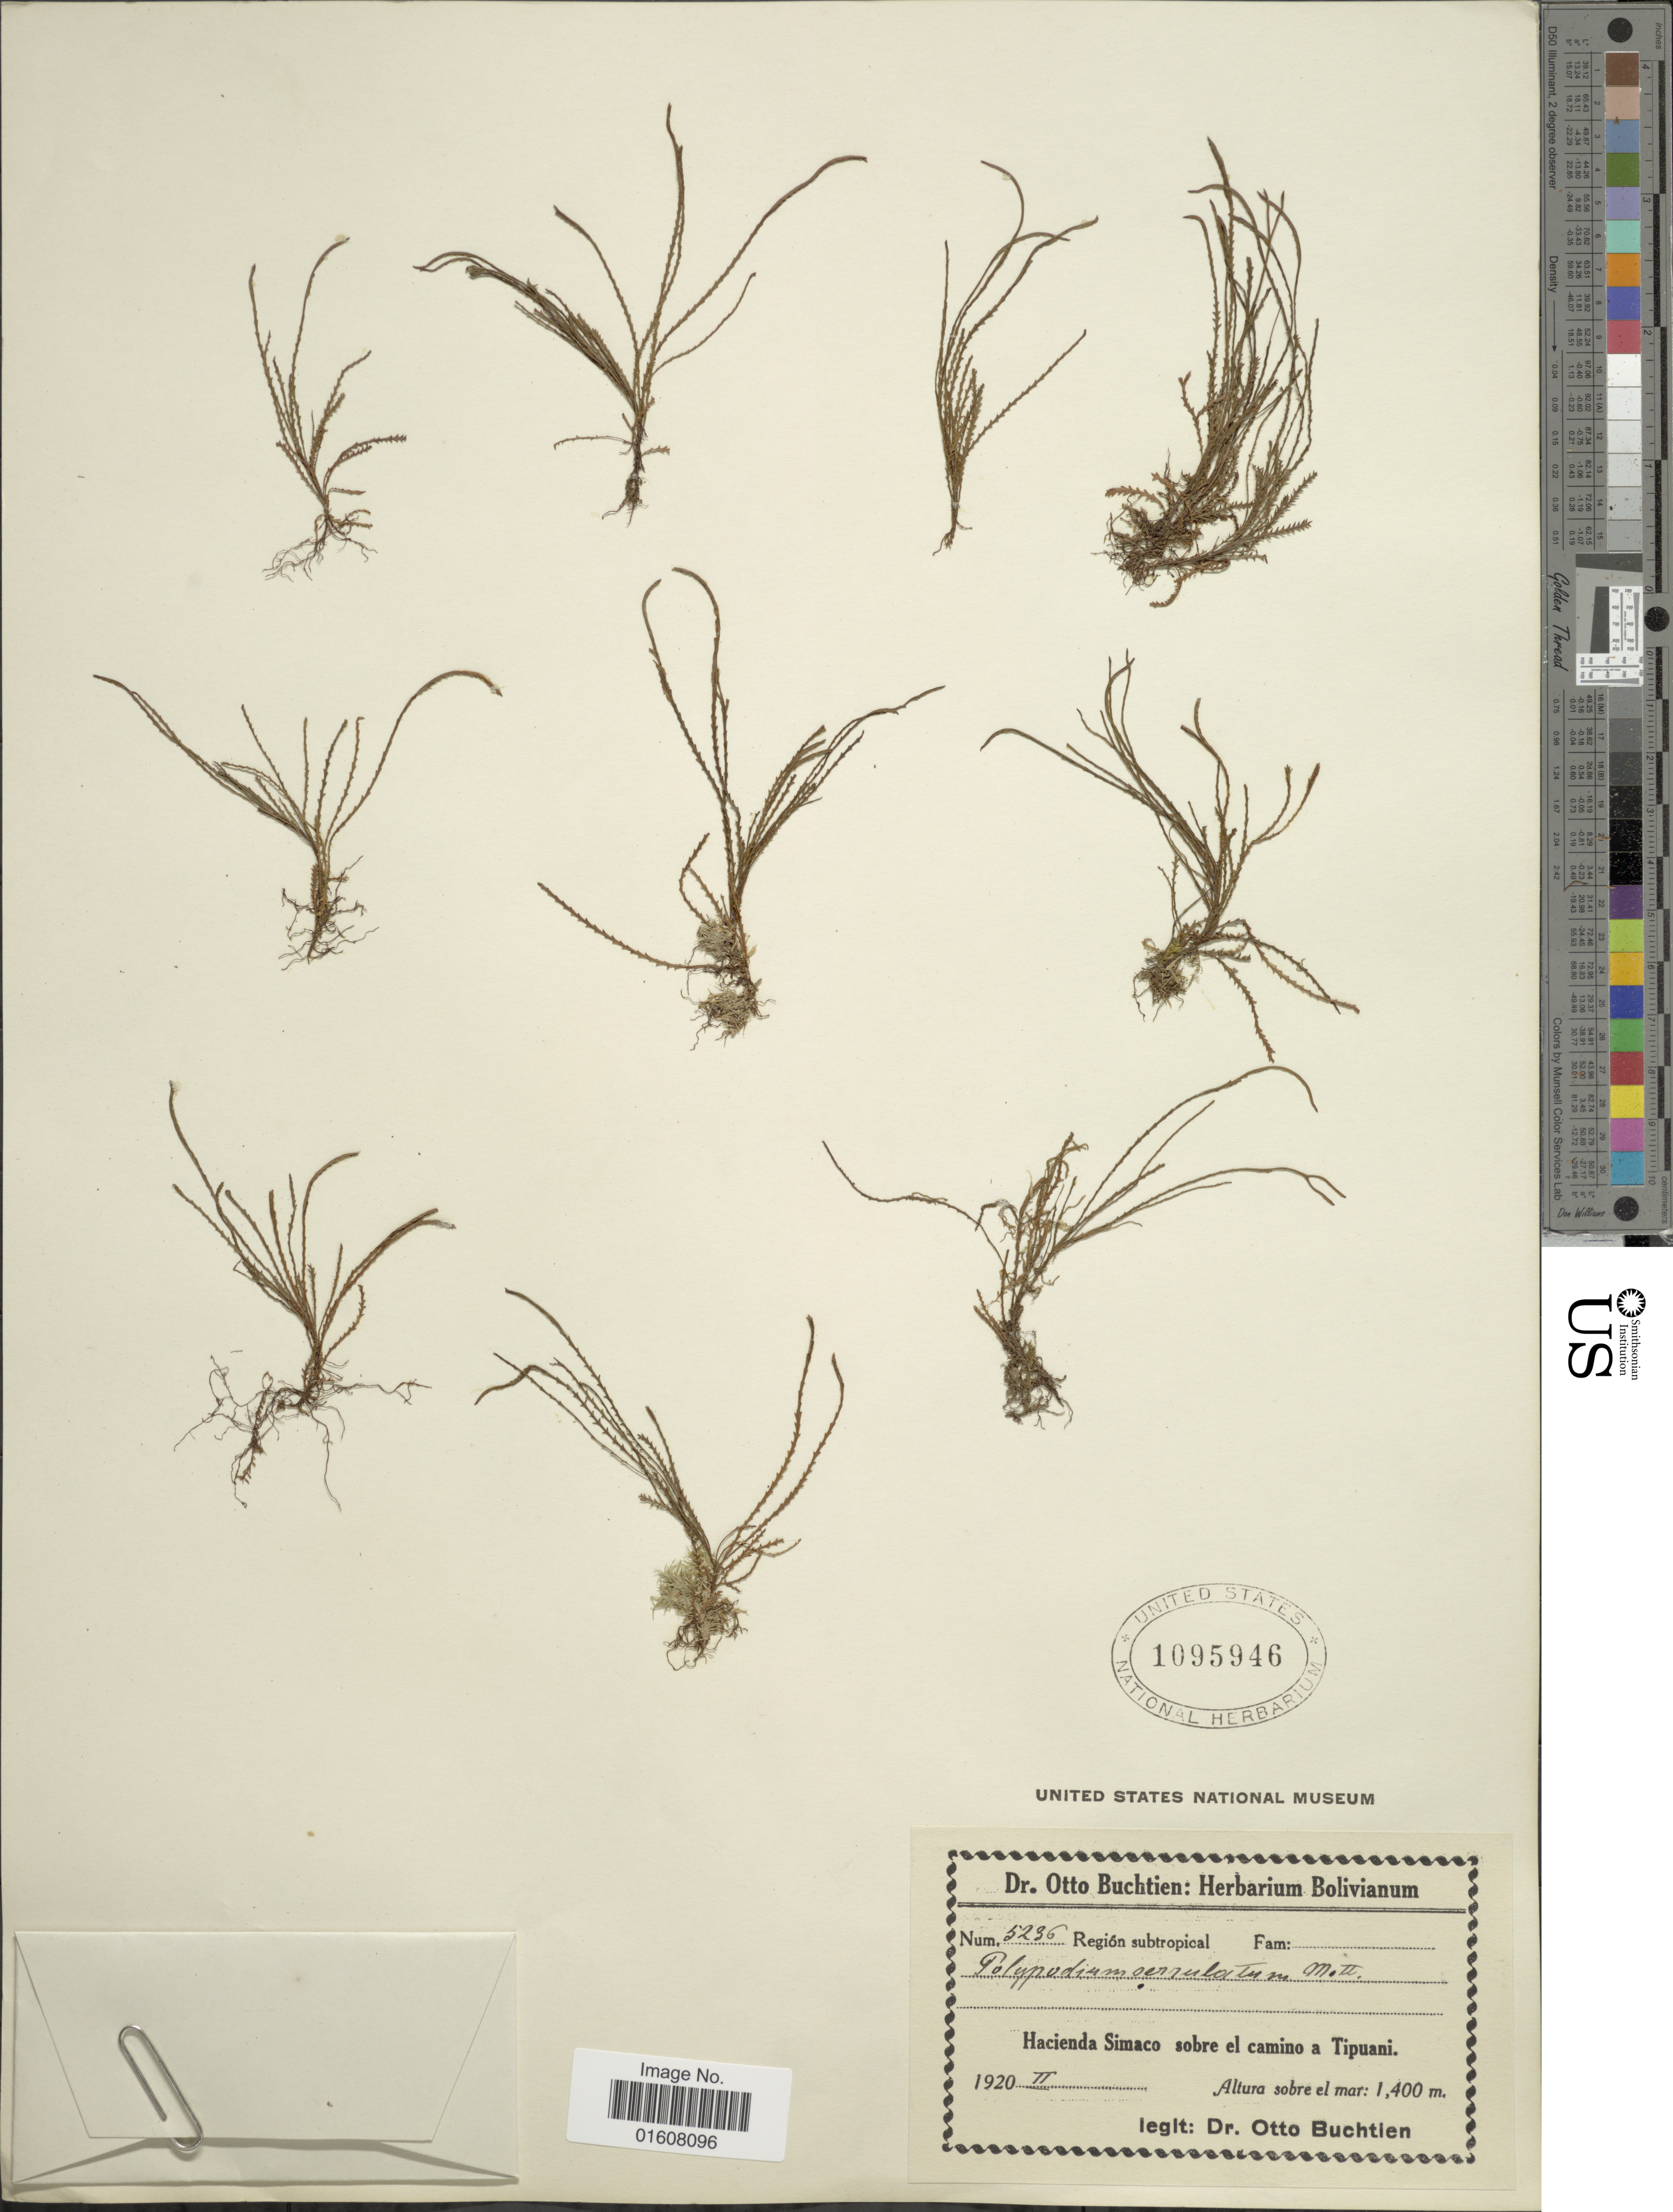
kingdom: Plantae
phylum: Tracheophyta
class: Polypodiopsida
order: Polypodiales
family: Polypodiaceae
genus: Cochlidium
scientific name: Cochlidium serrulatum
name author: (Sw.) L.E. Bishop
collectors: O. Buchtien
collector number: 5236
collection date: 1920-02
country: Bolivia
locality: Región subtropical. Hacienda Simaco sobre el camino a Tipuani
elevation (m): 1400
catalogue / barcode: US 1095946